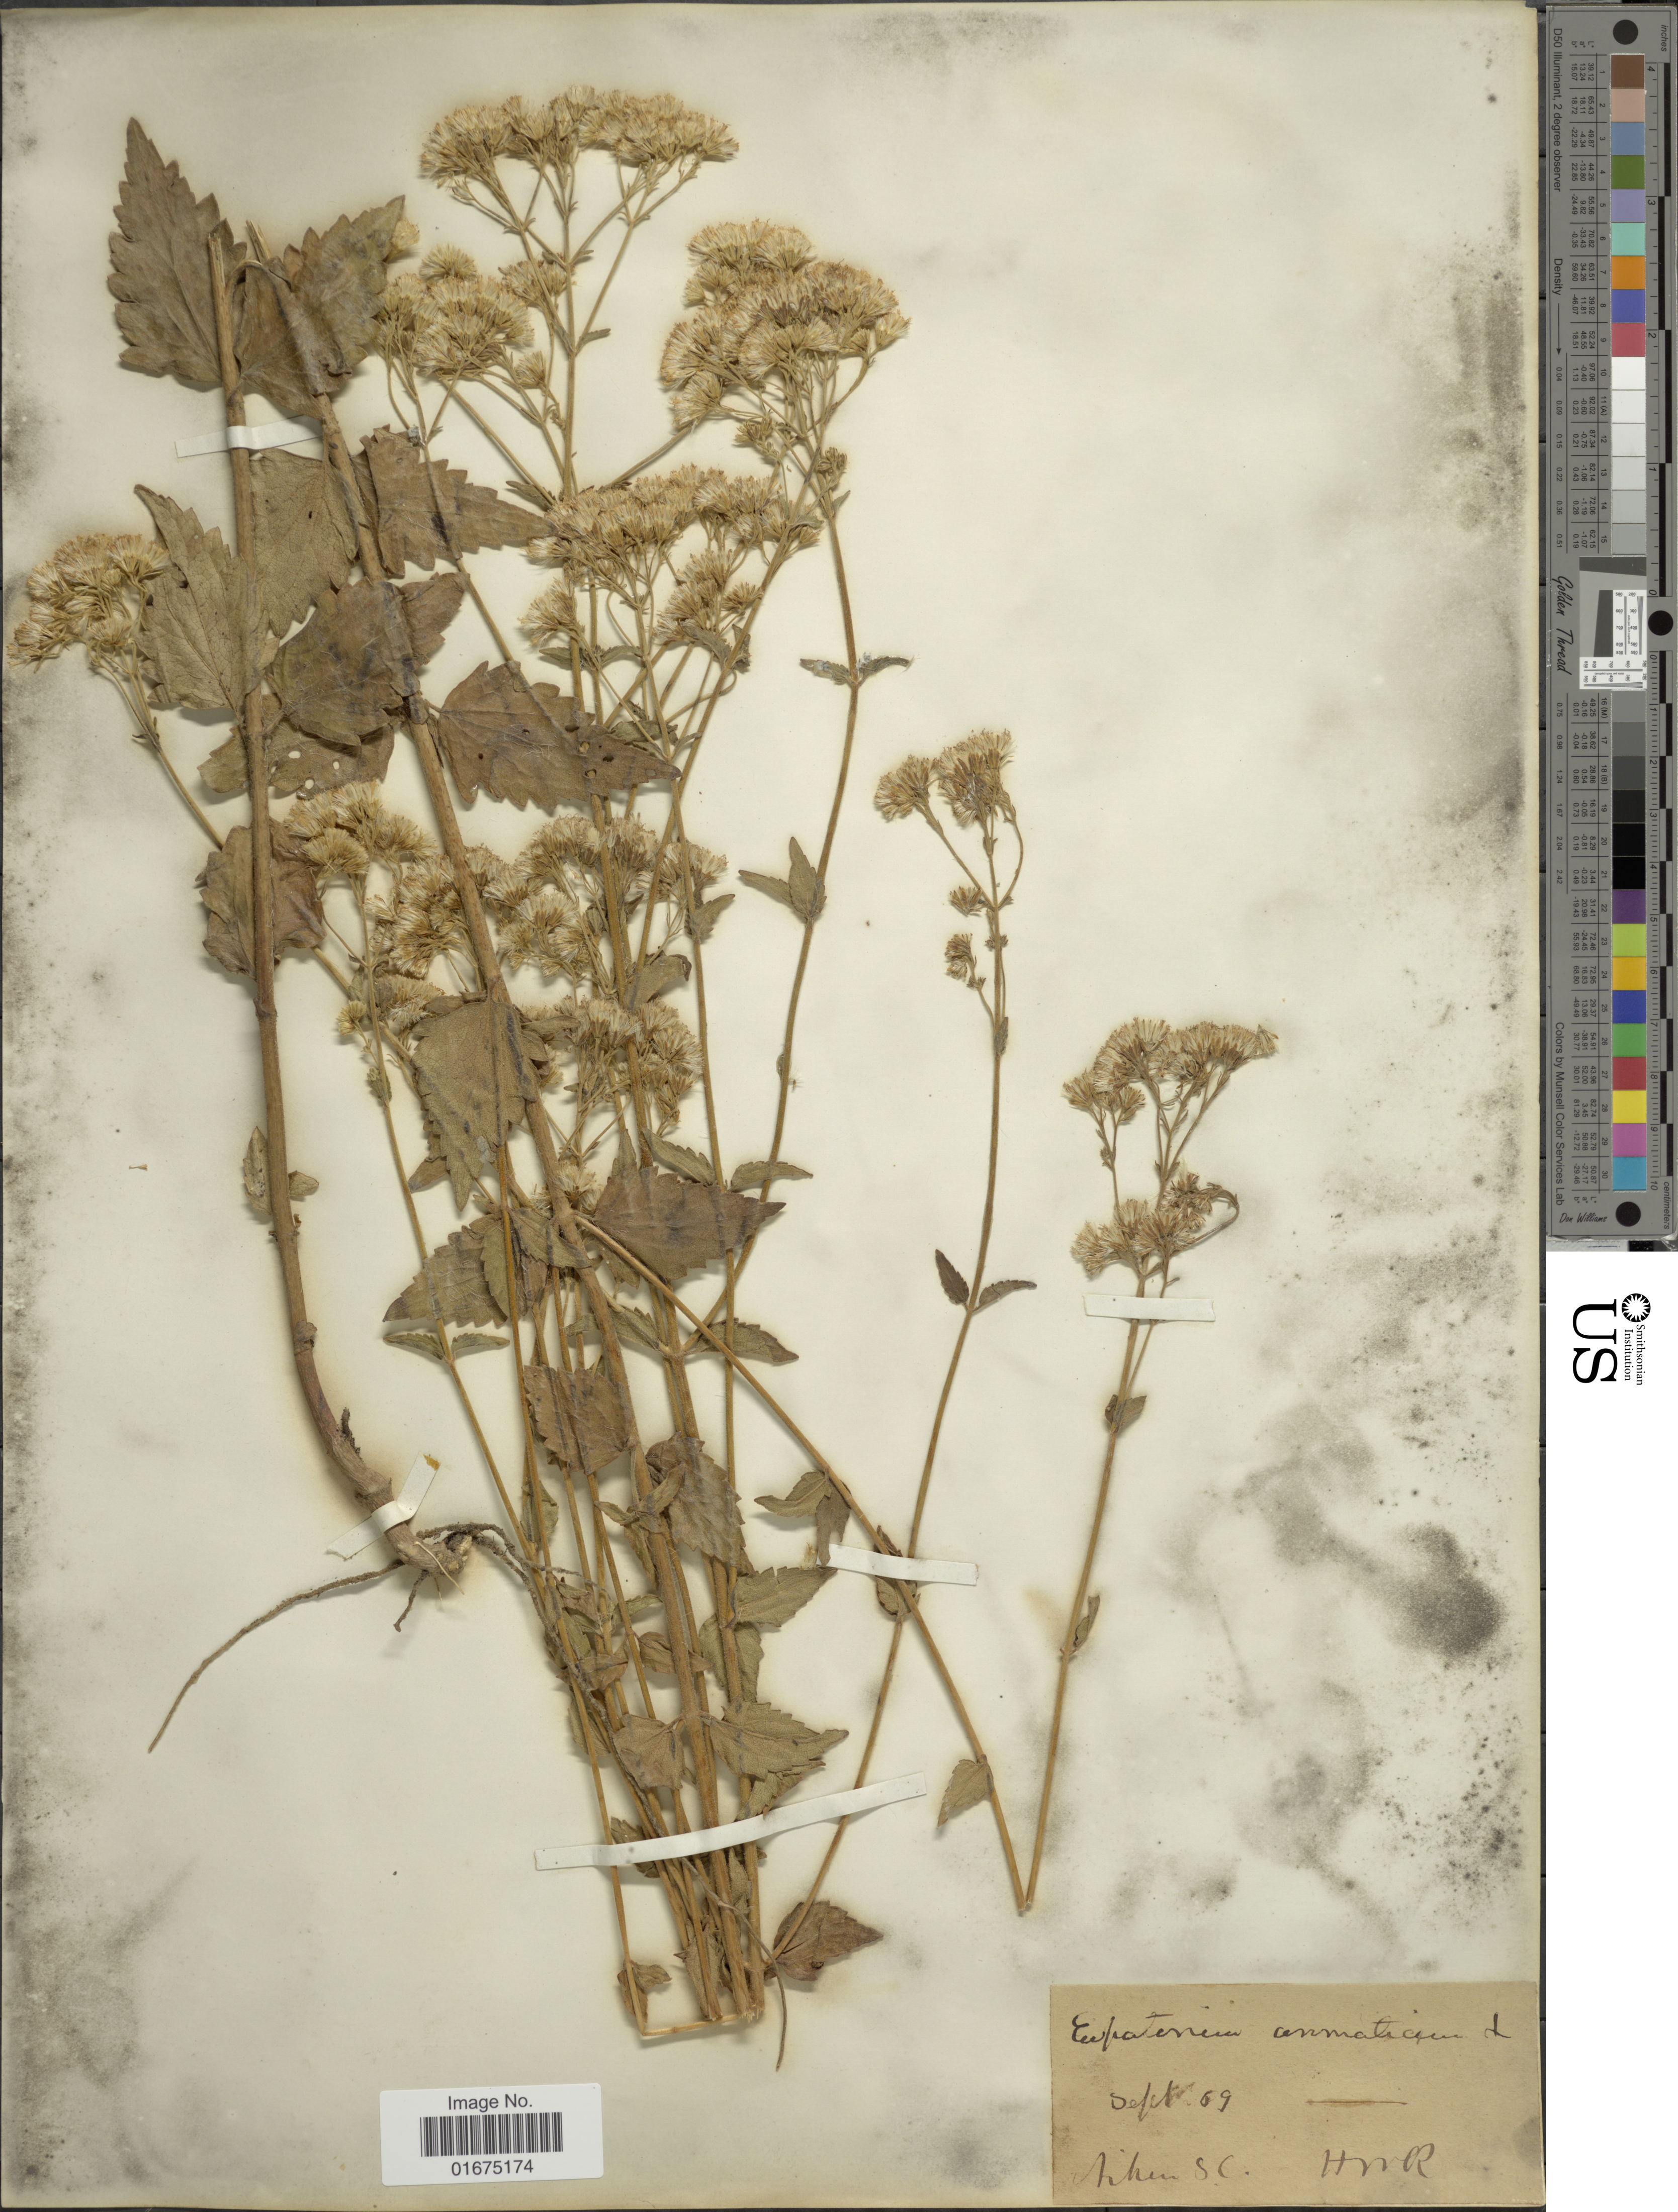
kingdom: Plantae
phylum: Tracheophyta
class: Magnoliopsida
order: Asterales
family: Asteraceae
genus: Ageratina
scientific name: Ageratina aromatica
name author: (L.) Spach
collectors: HMR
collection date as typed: Transcribed d/m/y: /9/69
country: United States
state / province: South Carolina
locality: Aiken